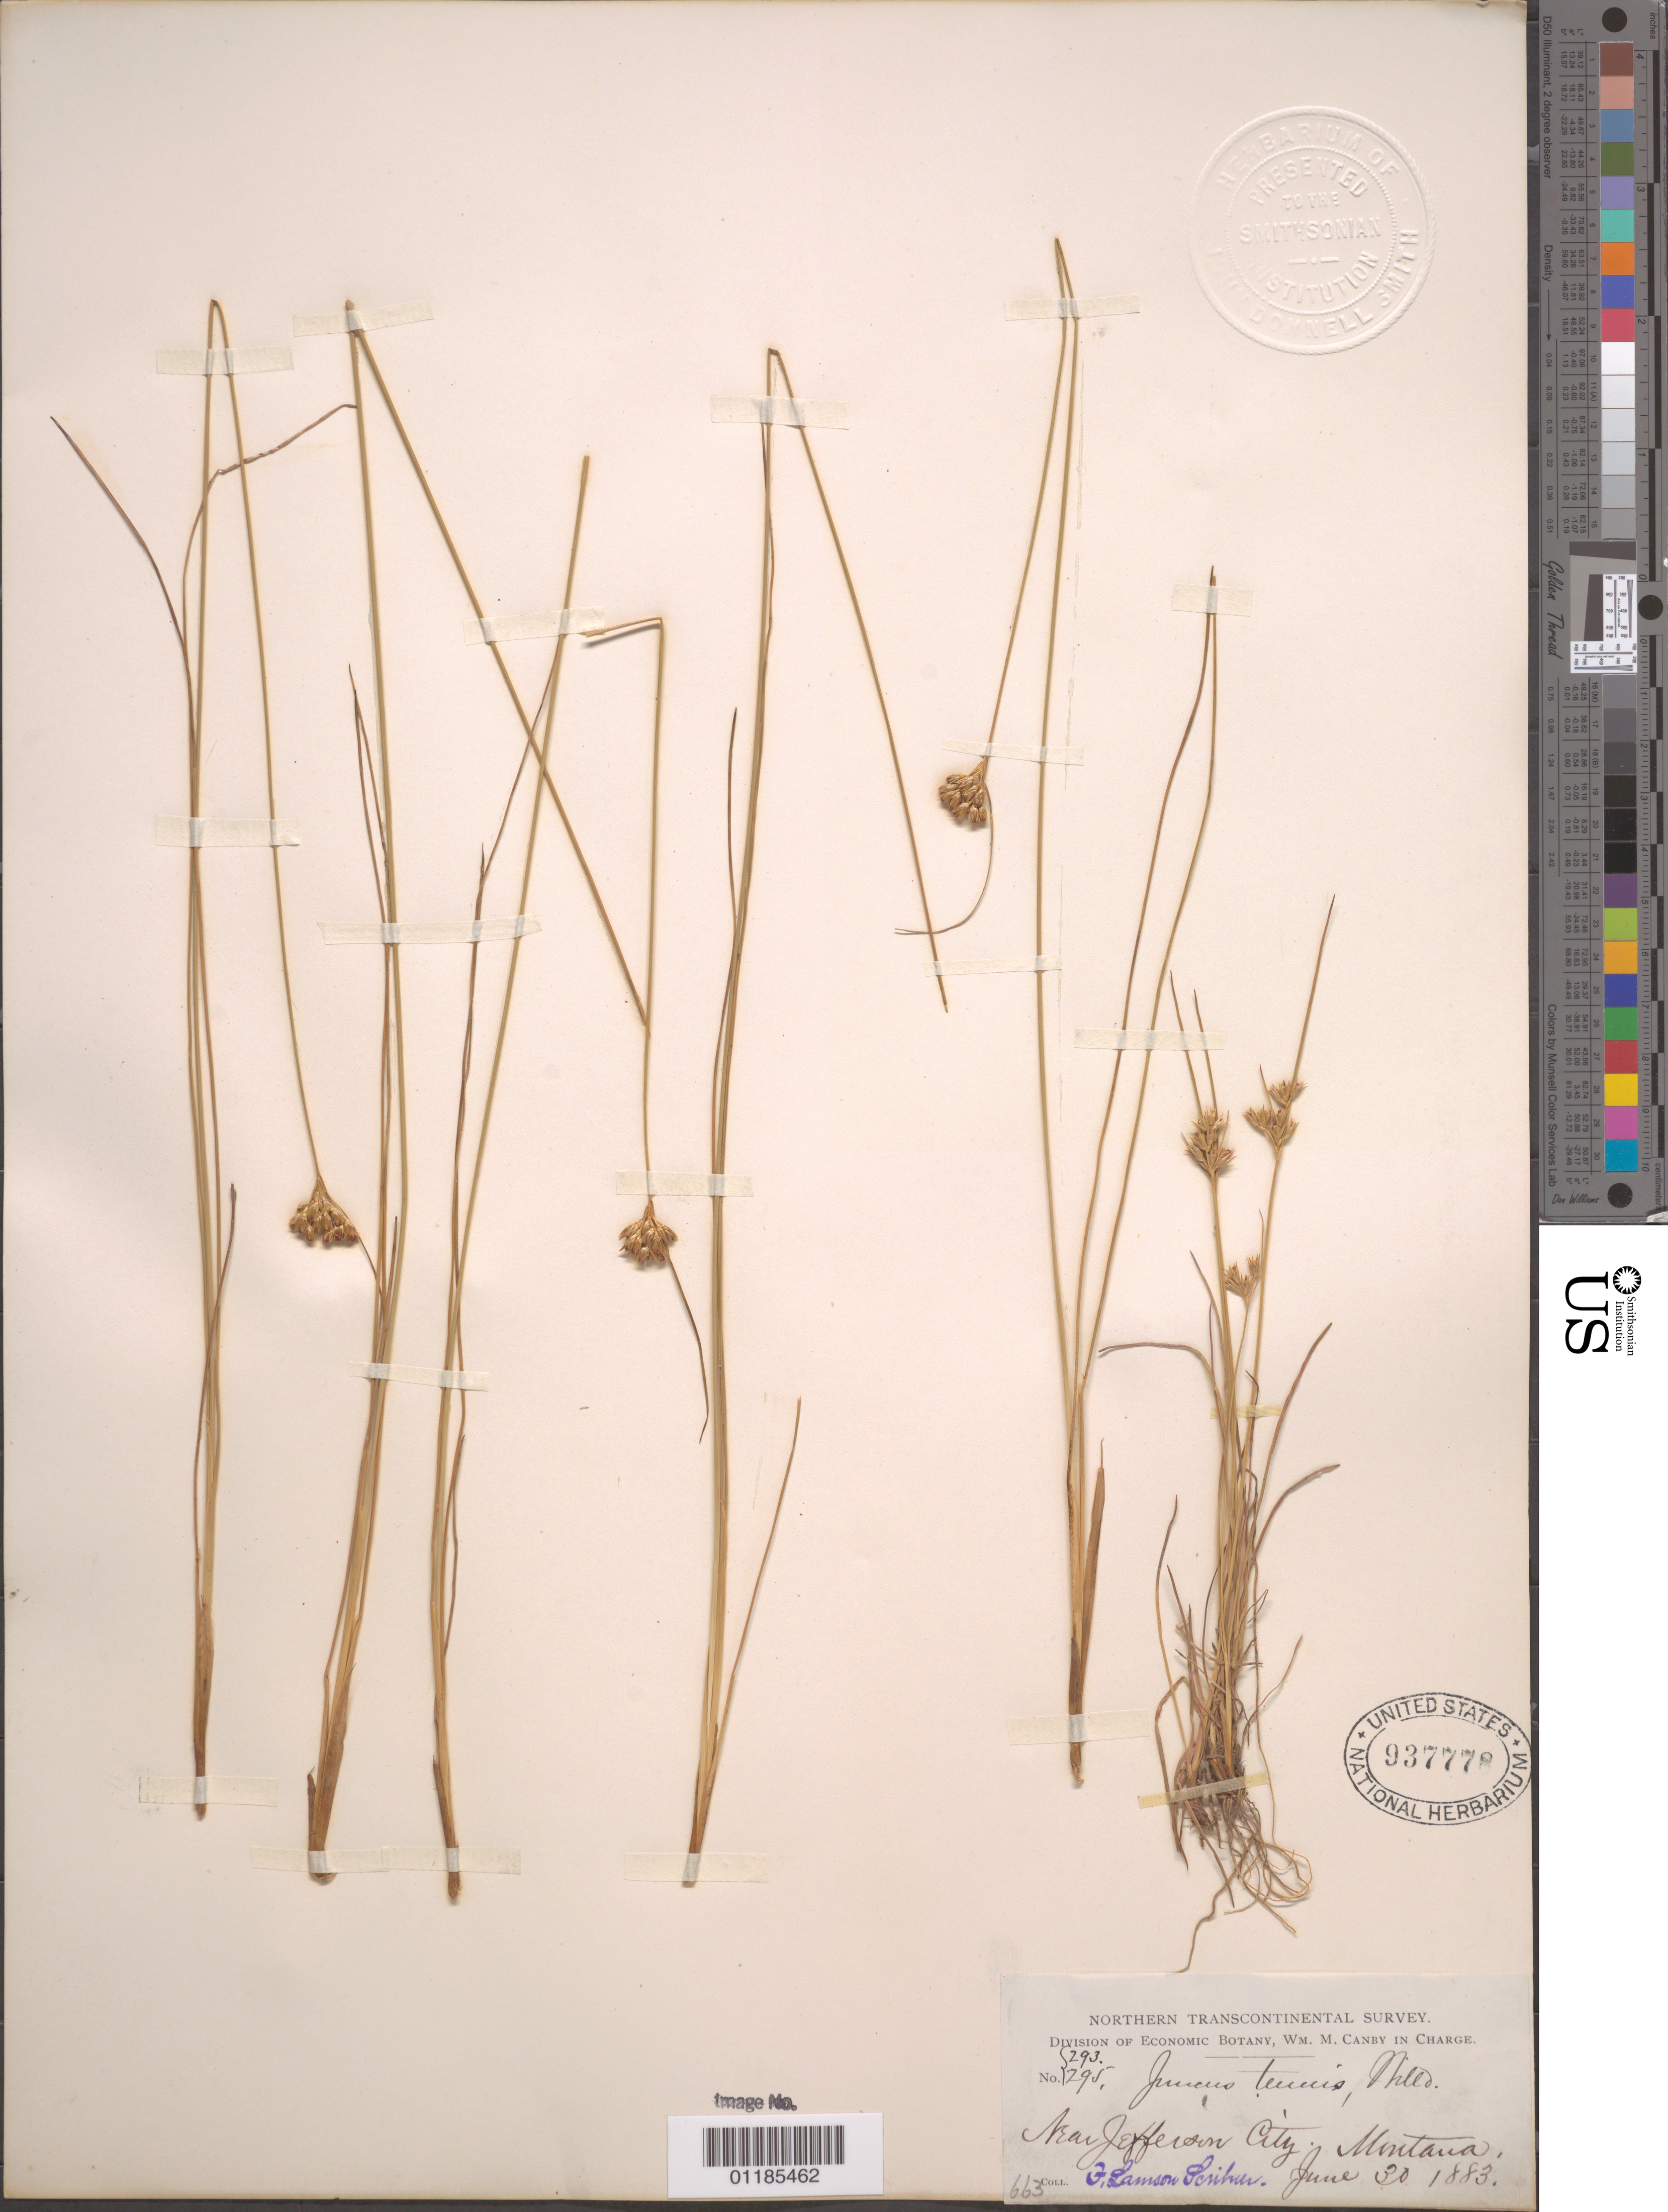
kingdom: Plantae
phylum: Tracheophyta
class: Liliopsida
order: Poales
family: Juncaceae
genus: Juncus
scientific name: Juncus tenuis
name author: Willd.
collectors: F. L. Scribner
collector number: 293 & 295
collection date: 1883-06-30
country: United States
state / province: Montana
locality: Near Jefferson City.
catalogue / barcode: US 937778